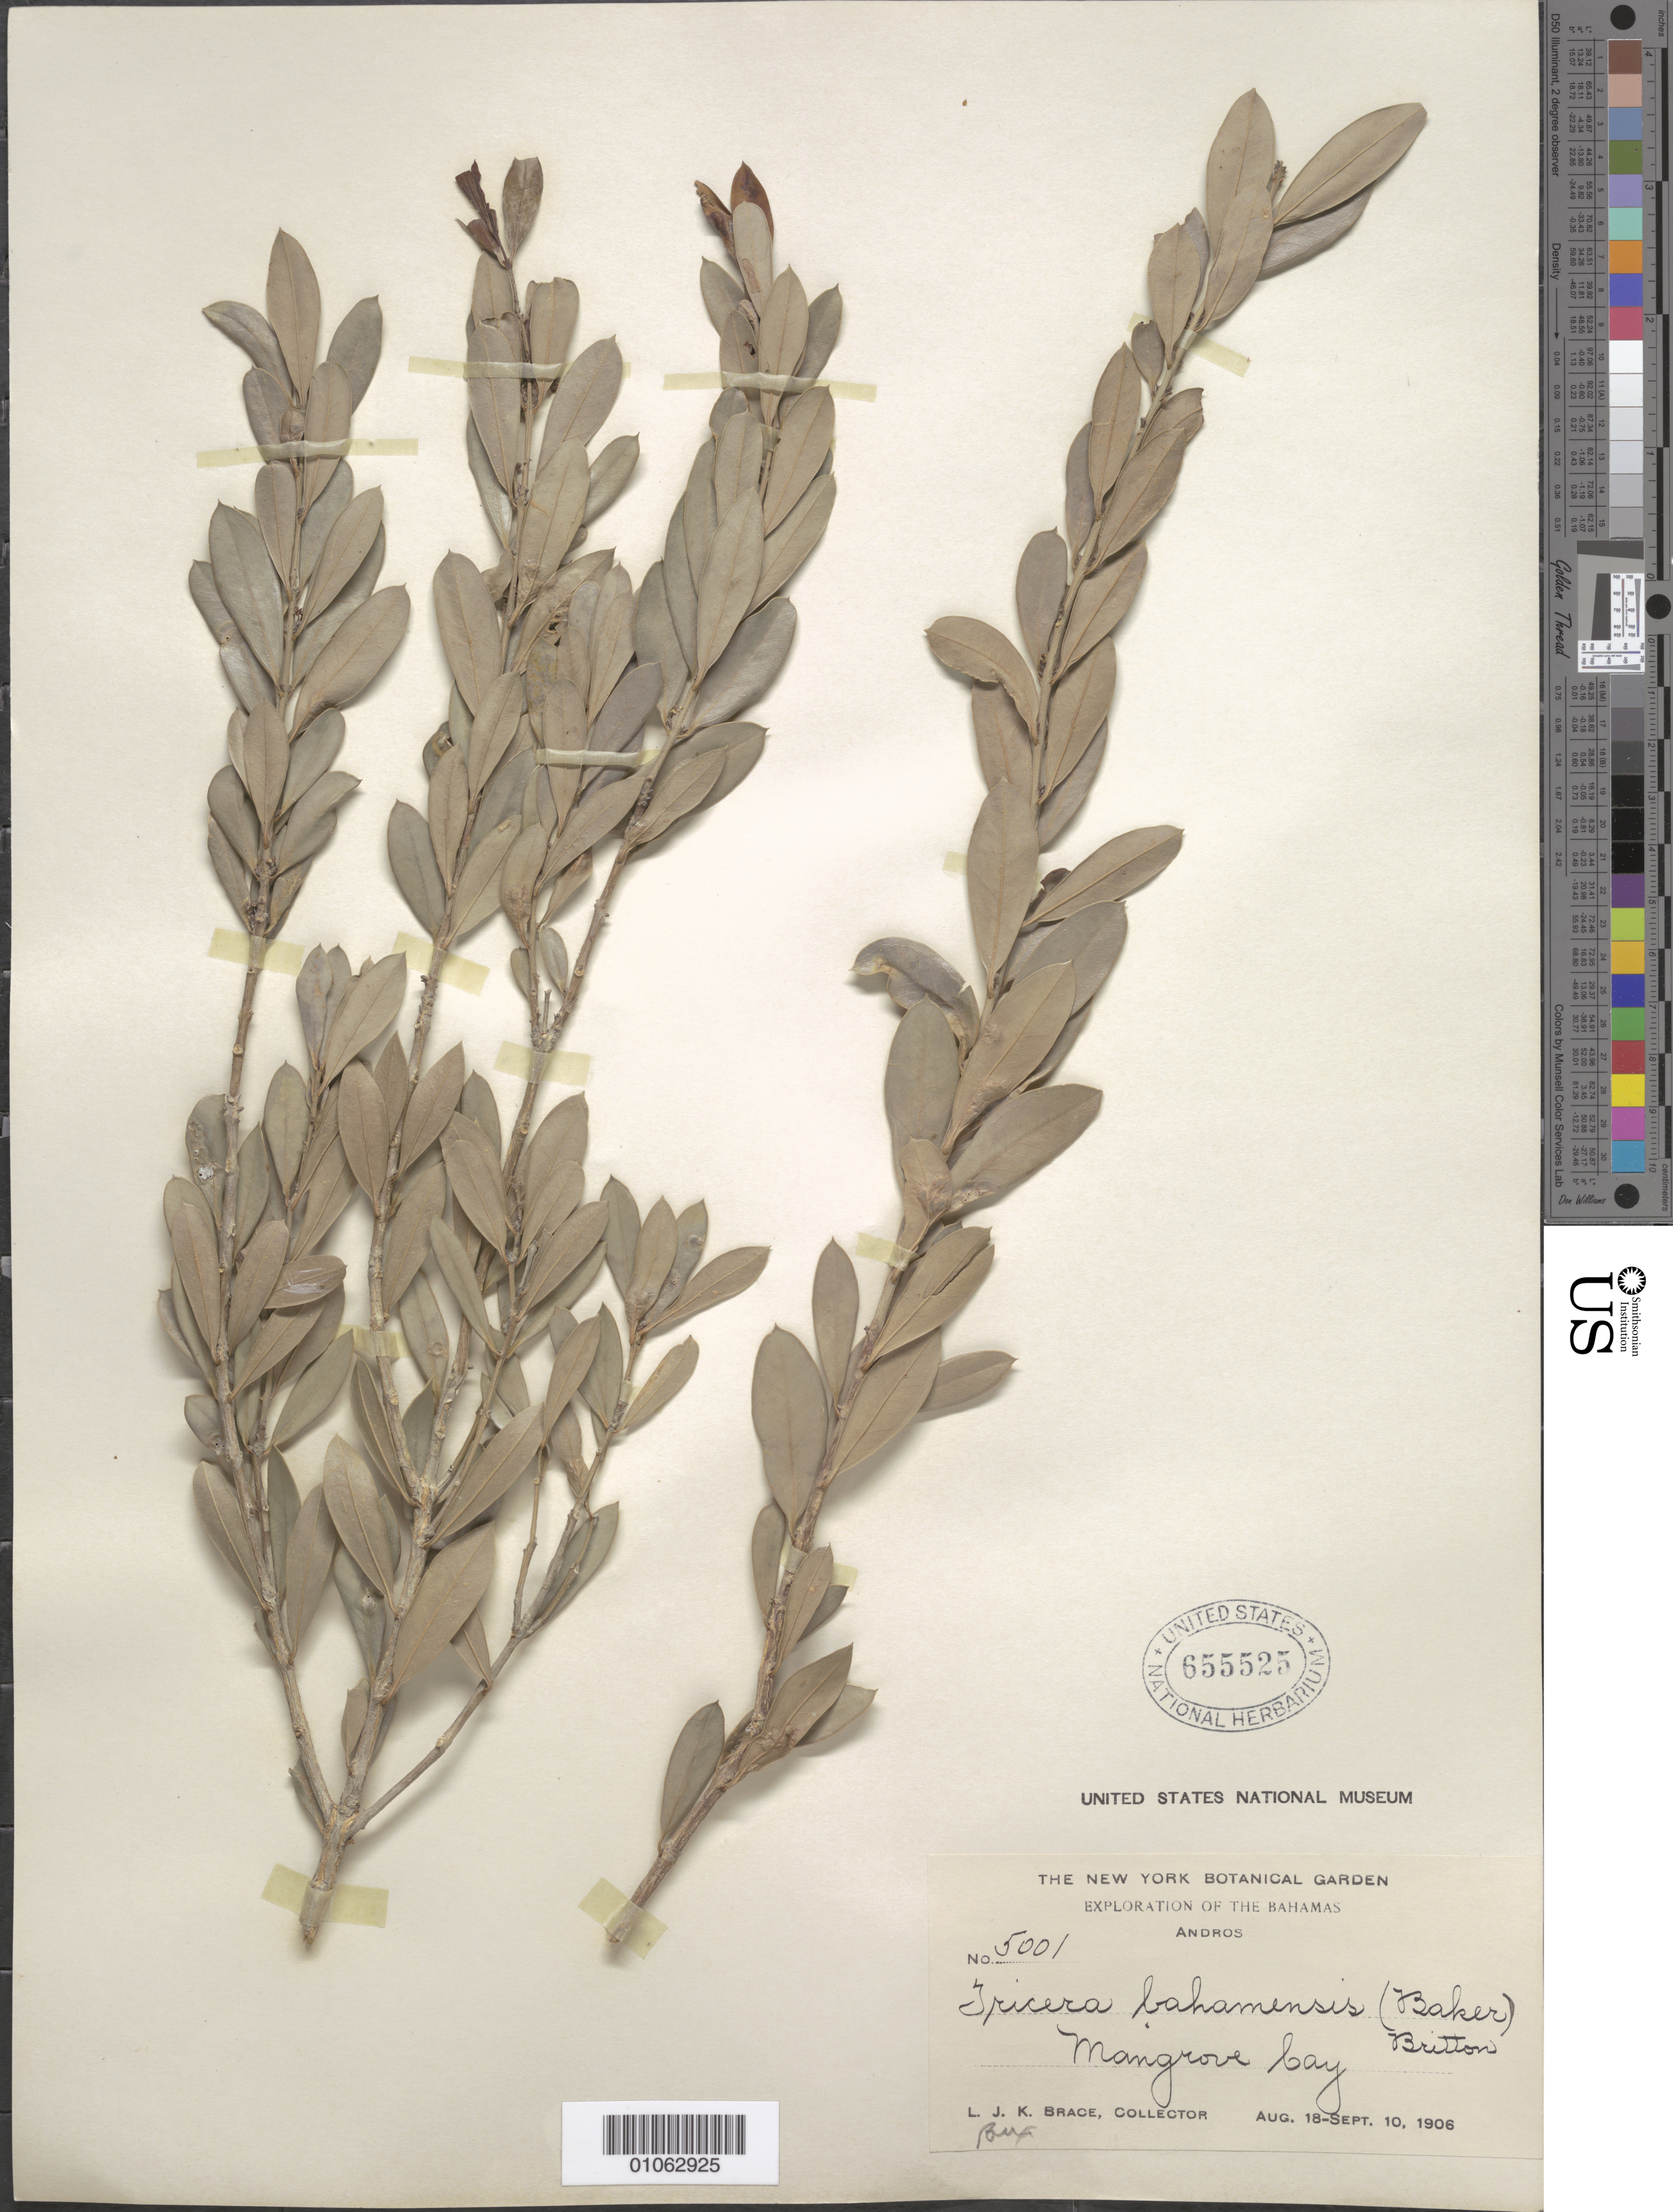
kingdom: Plantae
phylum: Tracheophyta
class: Magnoliopsida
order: Buxales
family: Buxaceae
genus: Buxus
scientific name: Buxus bahamensis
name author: Baker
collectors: L. J. K. Brace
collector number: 5001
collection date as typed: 18 Aug 1906 to 10 Aug 1906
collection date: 1906-08-10/1906-08-18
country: Bahamas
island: Andros I.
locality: Mangrove bay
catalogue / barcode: US 655525